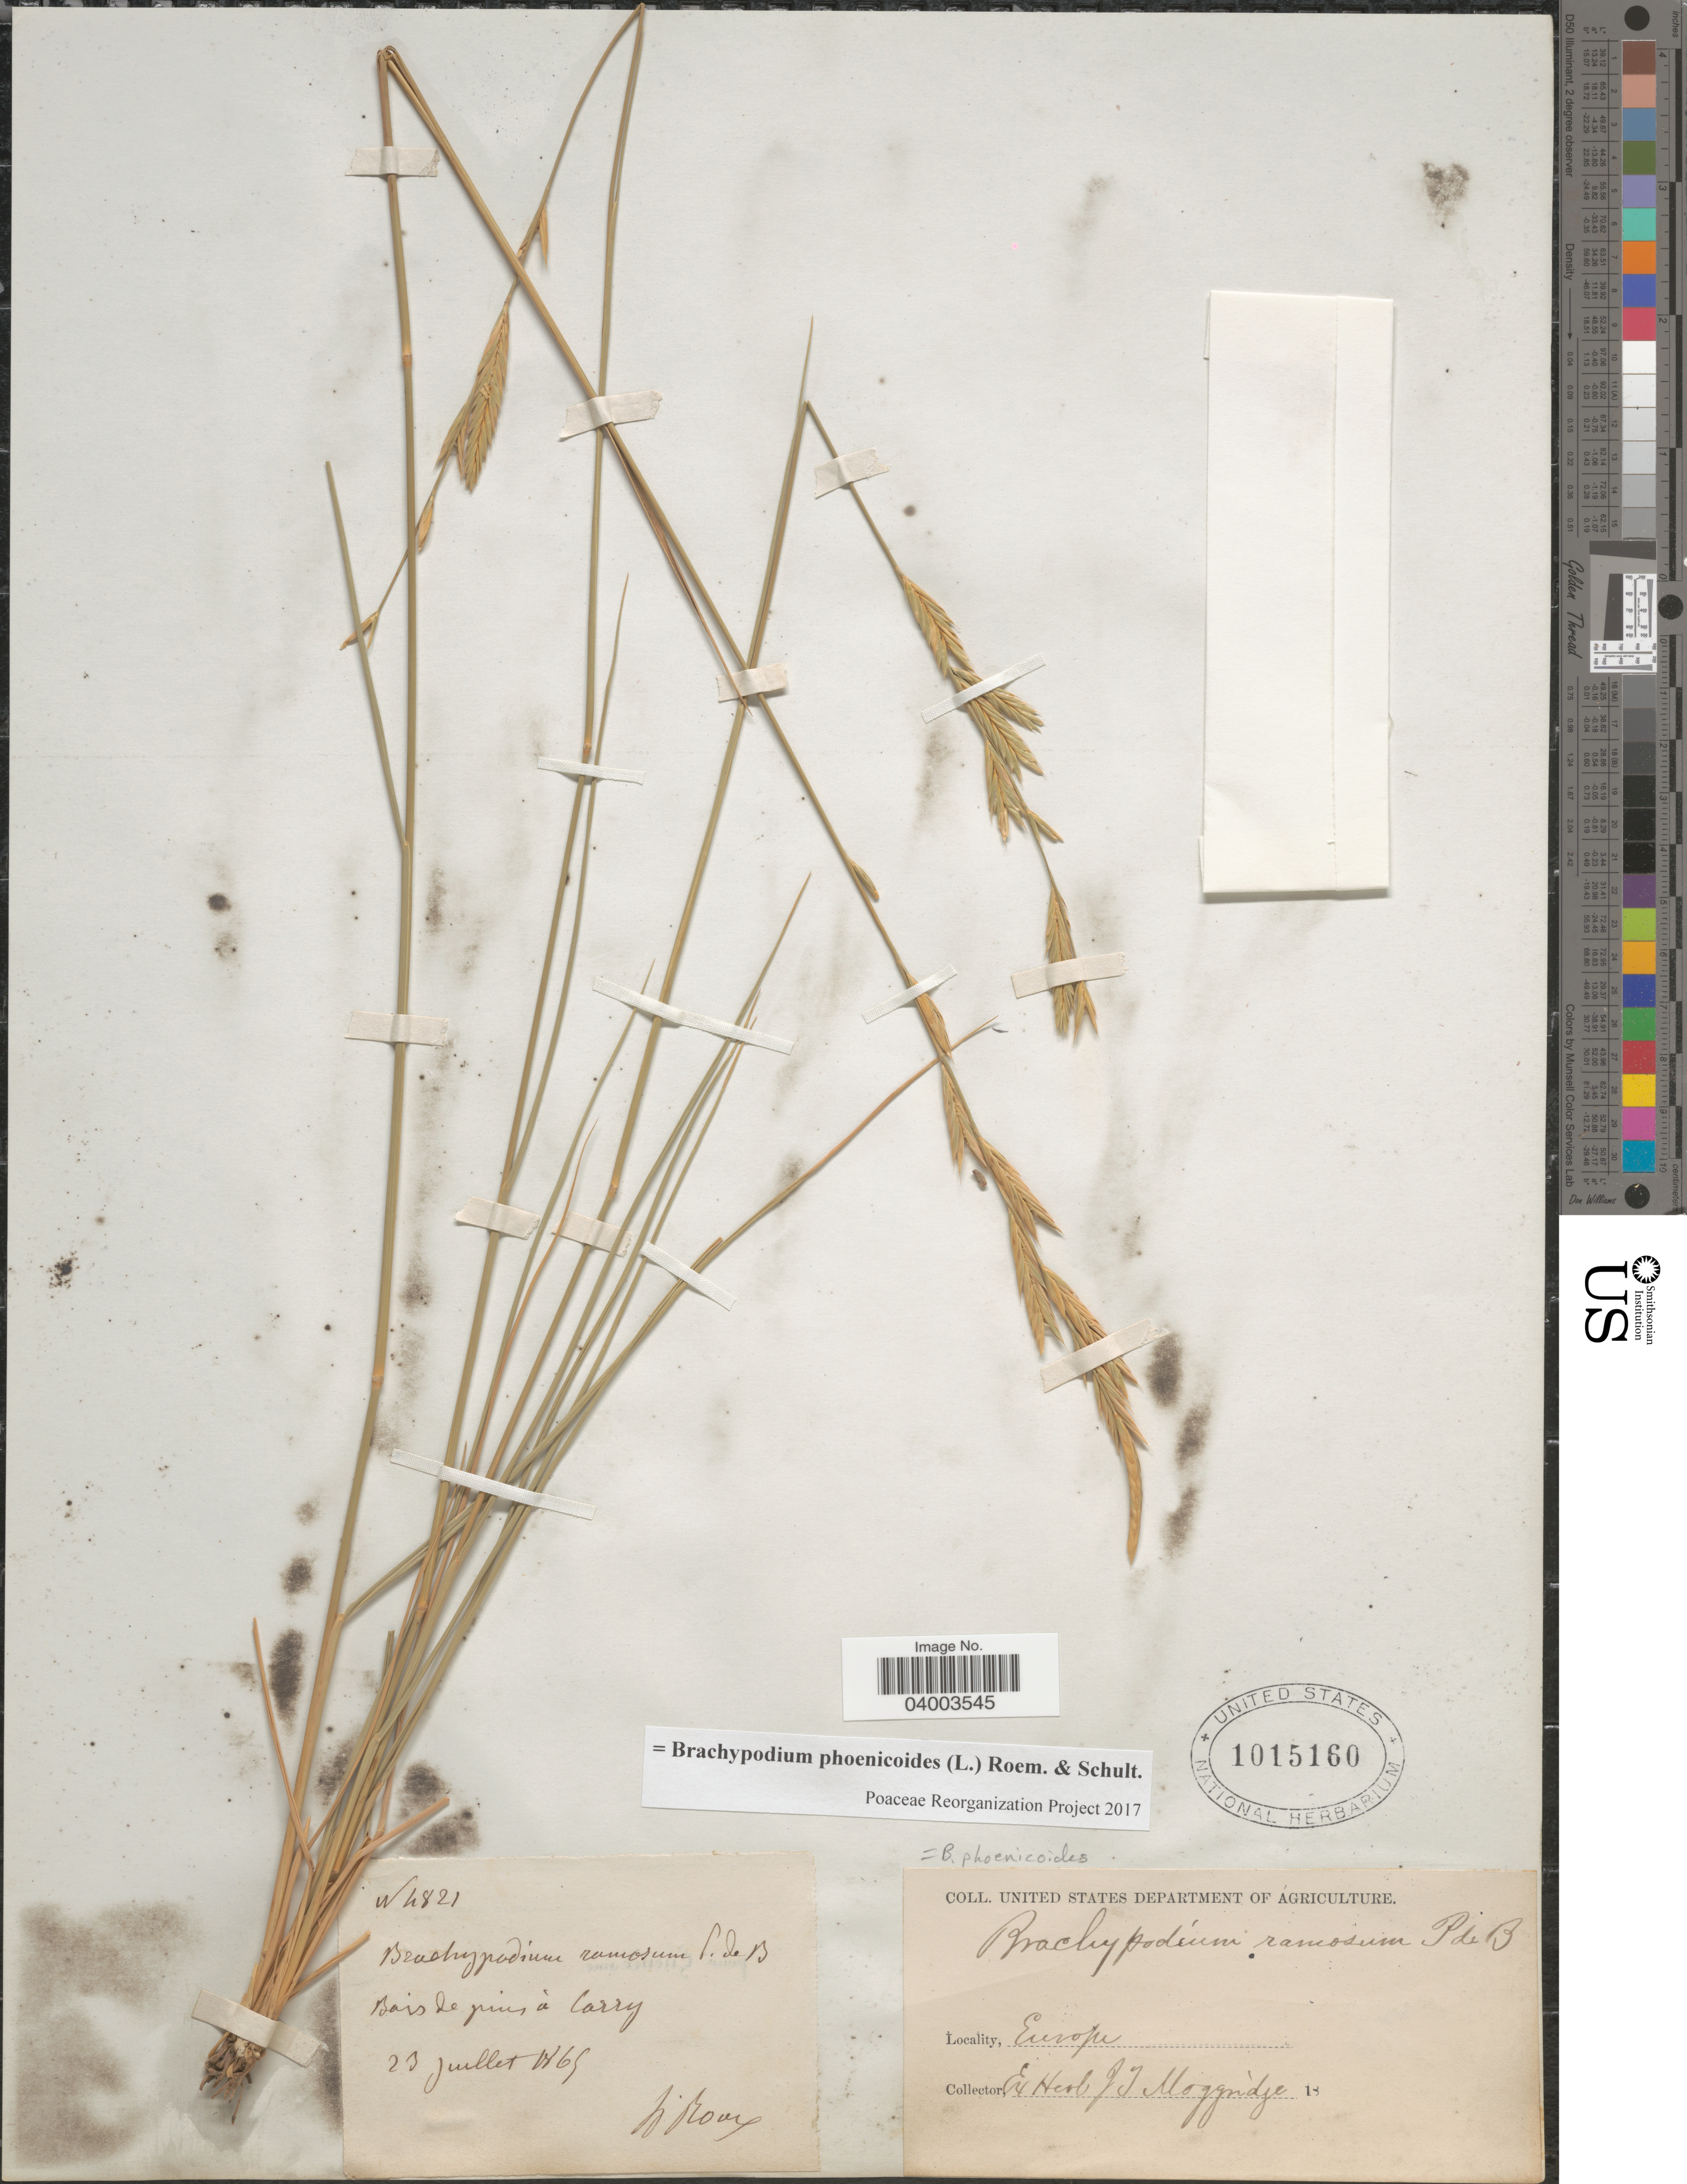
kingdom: Plantae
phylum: Tracheophyta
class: Liliopsida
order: Poales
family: Poaceae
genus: Brachypodium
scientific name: Brachypodium phoenicoides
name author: (L.) Roem. & Schult.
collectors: H. Boux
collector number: W4821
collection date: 1865-07-23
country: France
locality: Bois de pins á Carry. Europe.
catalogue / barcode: US 1015160